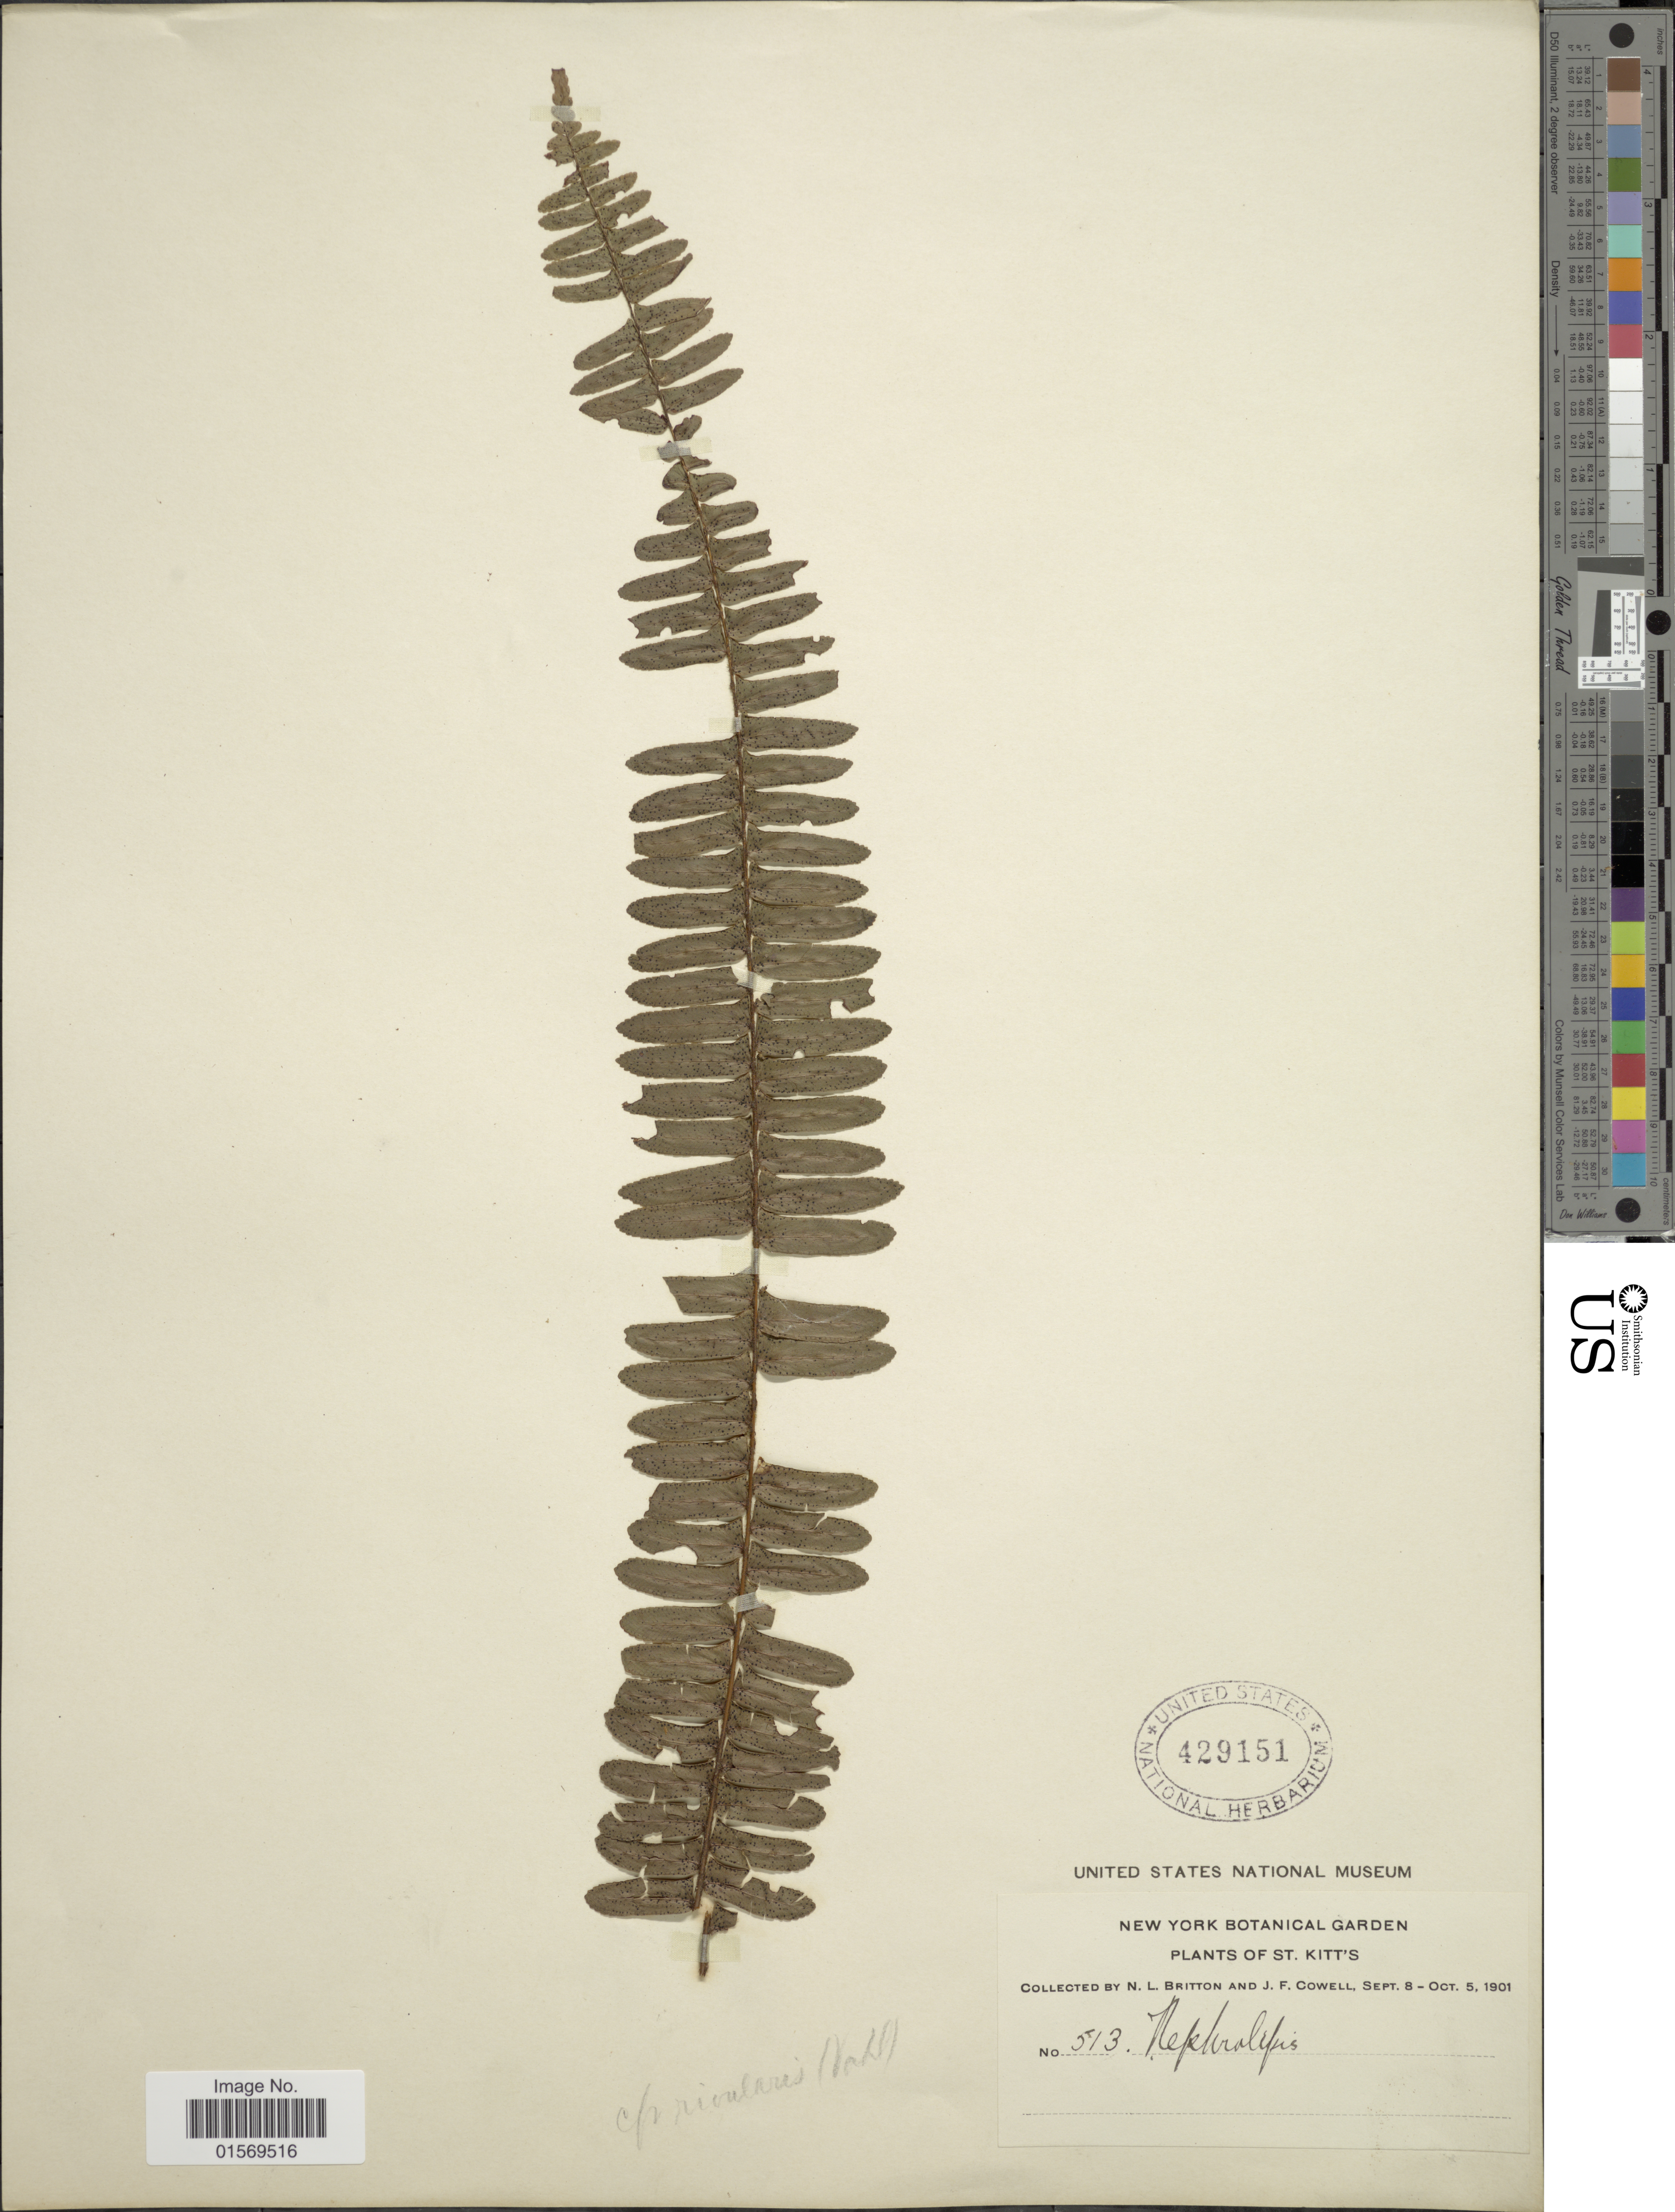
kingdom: Plantae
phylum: Tracheophyta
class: Polypodiopsida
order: Polypodiales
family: Nephrolepidaceae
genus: Nephrolepis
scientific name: Nephrolepis rivularis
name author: (Vahl) Mett. ex Krug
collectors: N. Britton & J. F. Cowell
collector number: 513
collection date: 1901-09-08/1901-10-05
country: St. Christopher-Nevis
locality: St. Kitt's.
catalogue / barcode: US 429151